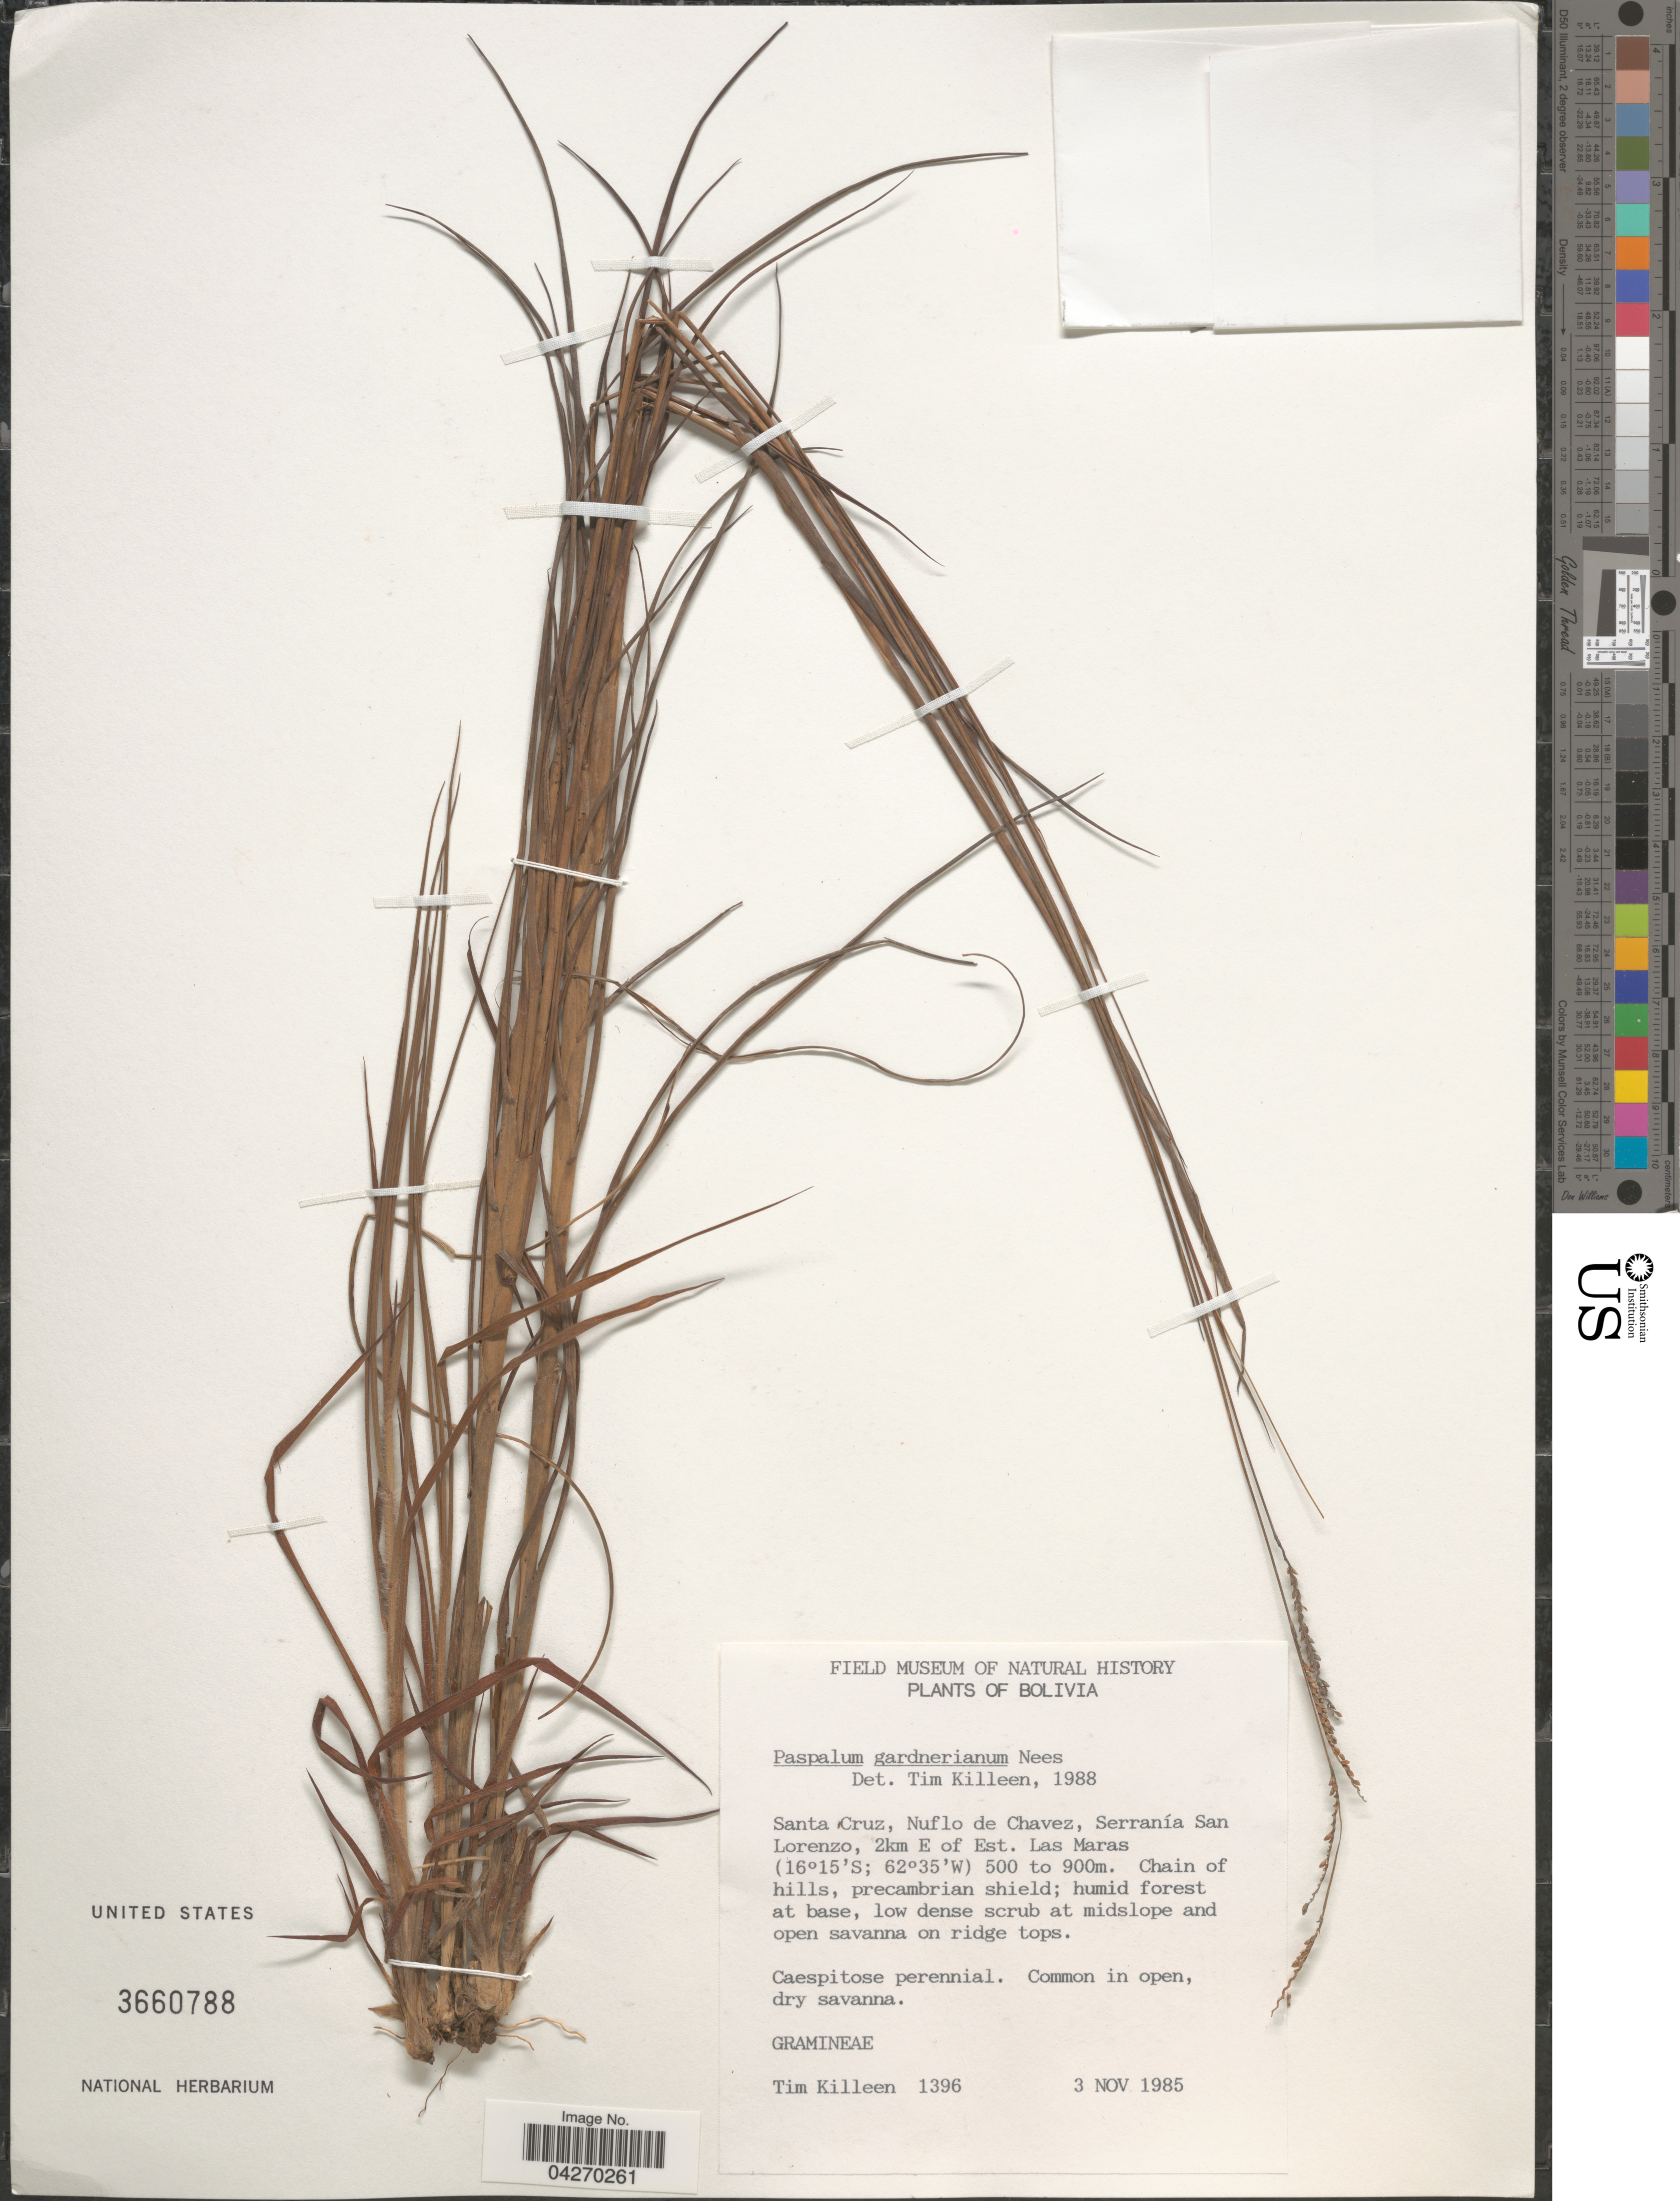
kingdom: Plantae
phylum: Tracheophyta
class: Liliopsida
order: Poales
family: Poaceae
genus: Paspalum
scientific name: Paspalum gardnerianum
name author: Nees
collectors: T. J. Killeen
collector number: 1396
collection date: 1985-11-03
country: Bolivia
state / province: Santa Cruz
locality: Nuflo de Chavez, Serranía San Lorenzo, 2km E of Est. Las Maras.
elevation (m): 500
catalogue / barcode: US 3660788